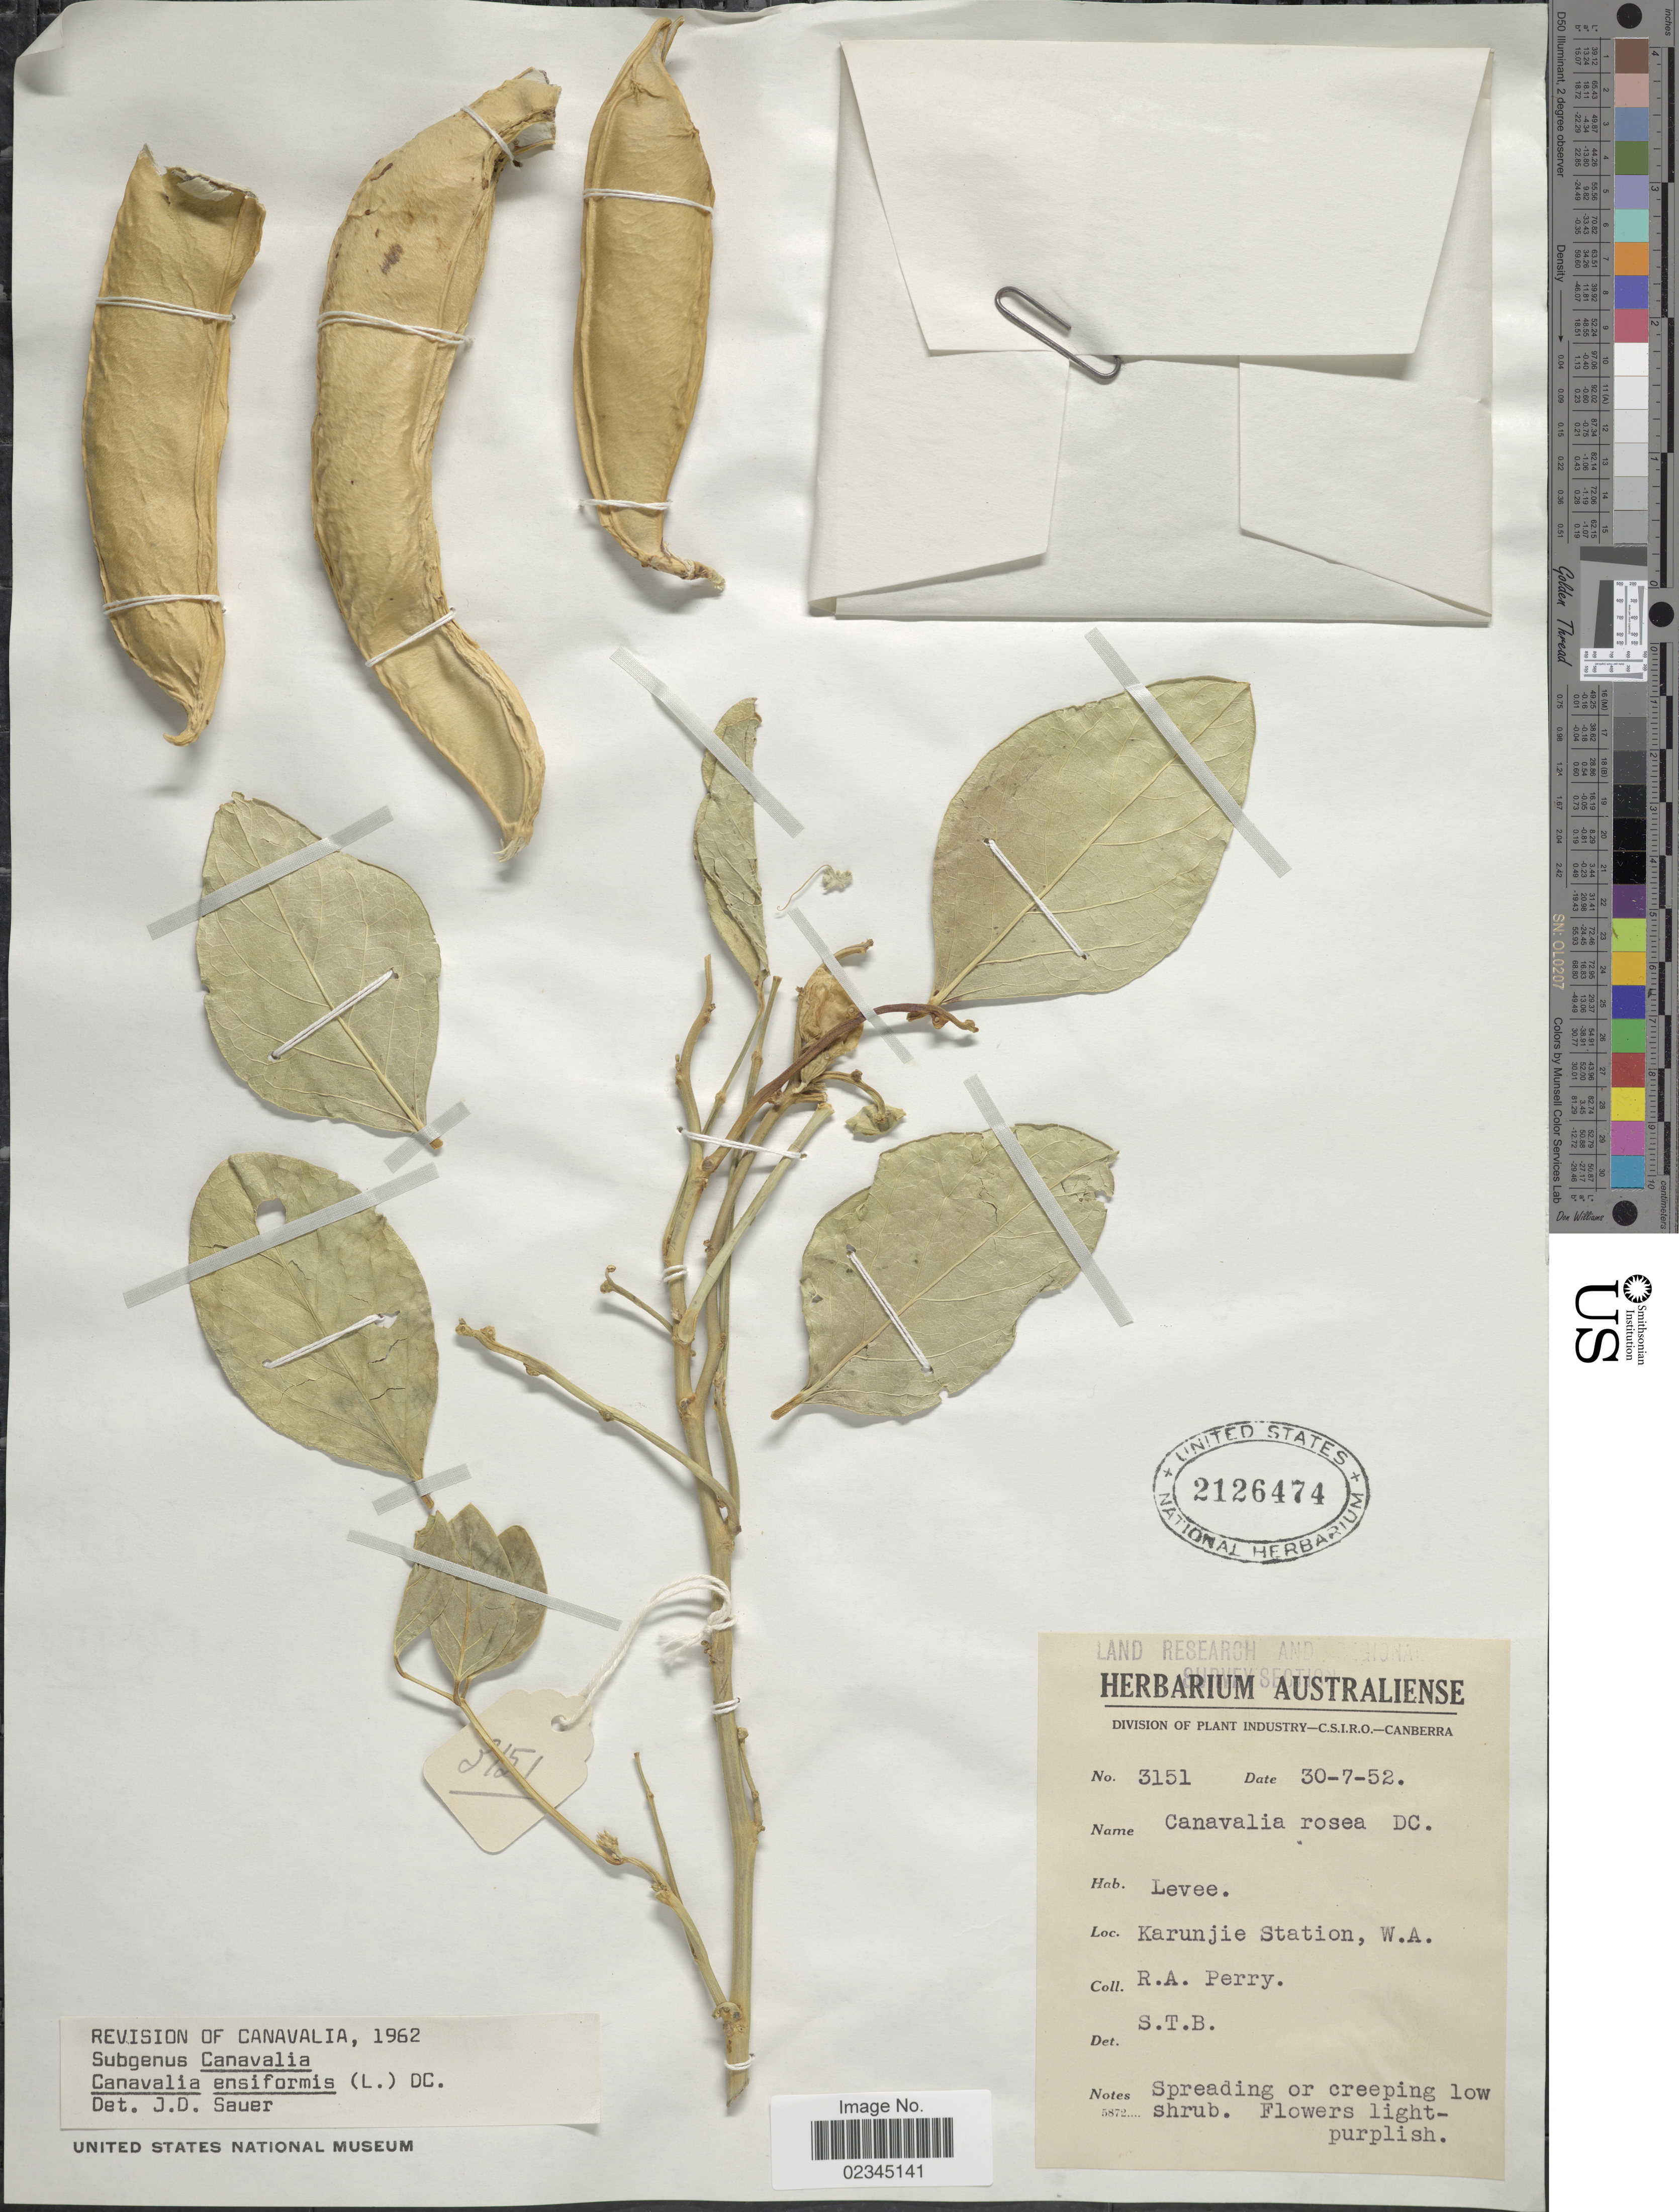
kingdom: Plantae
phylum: Tracheophyta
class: Magnoliopsida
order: Fabales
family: Fabaceae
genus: Canavalia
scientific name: Canavalia ensiformis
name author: (L.) DC.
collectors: Perry, R. A.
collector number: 3151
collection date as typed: Transcribed d/m/y: 30/7/52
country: Australia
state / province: Western Australia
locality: Karunjee Station, W.A.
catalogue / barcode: US 2126474